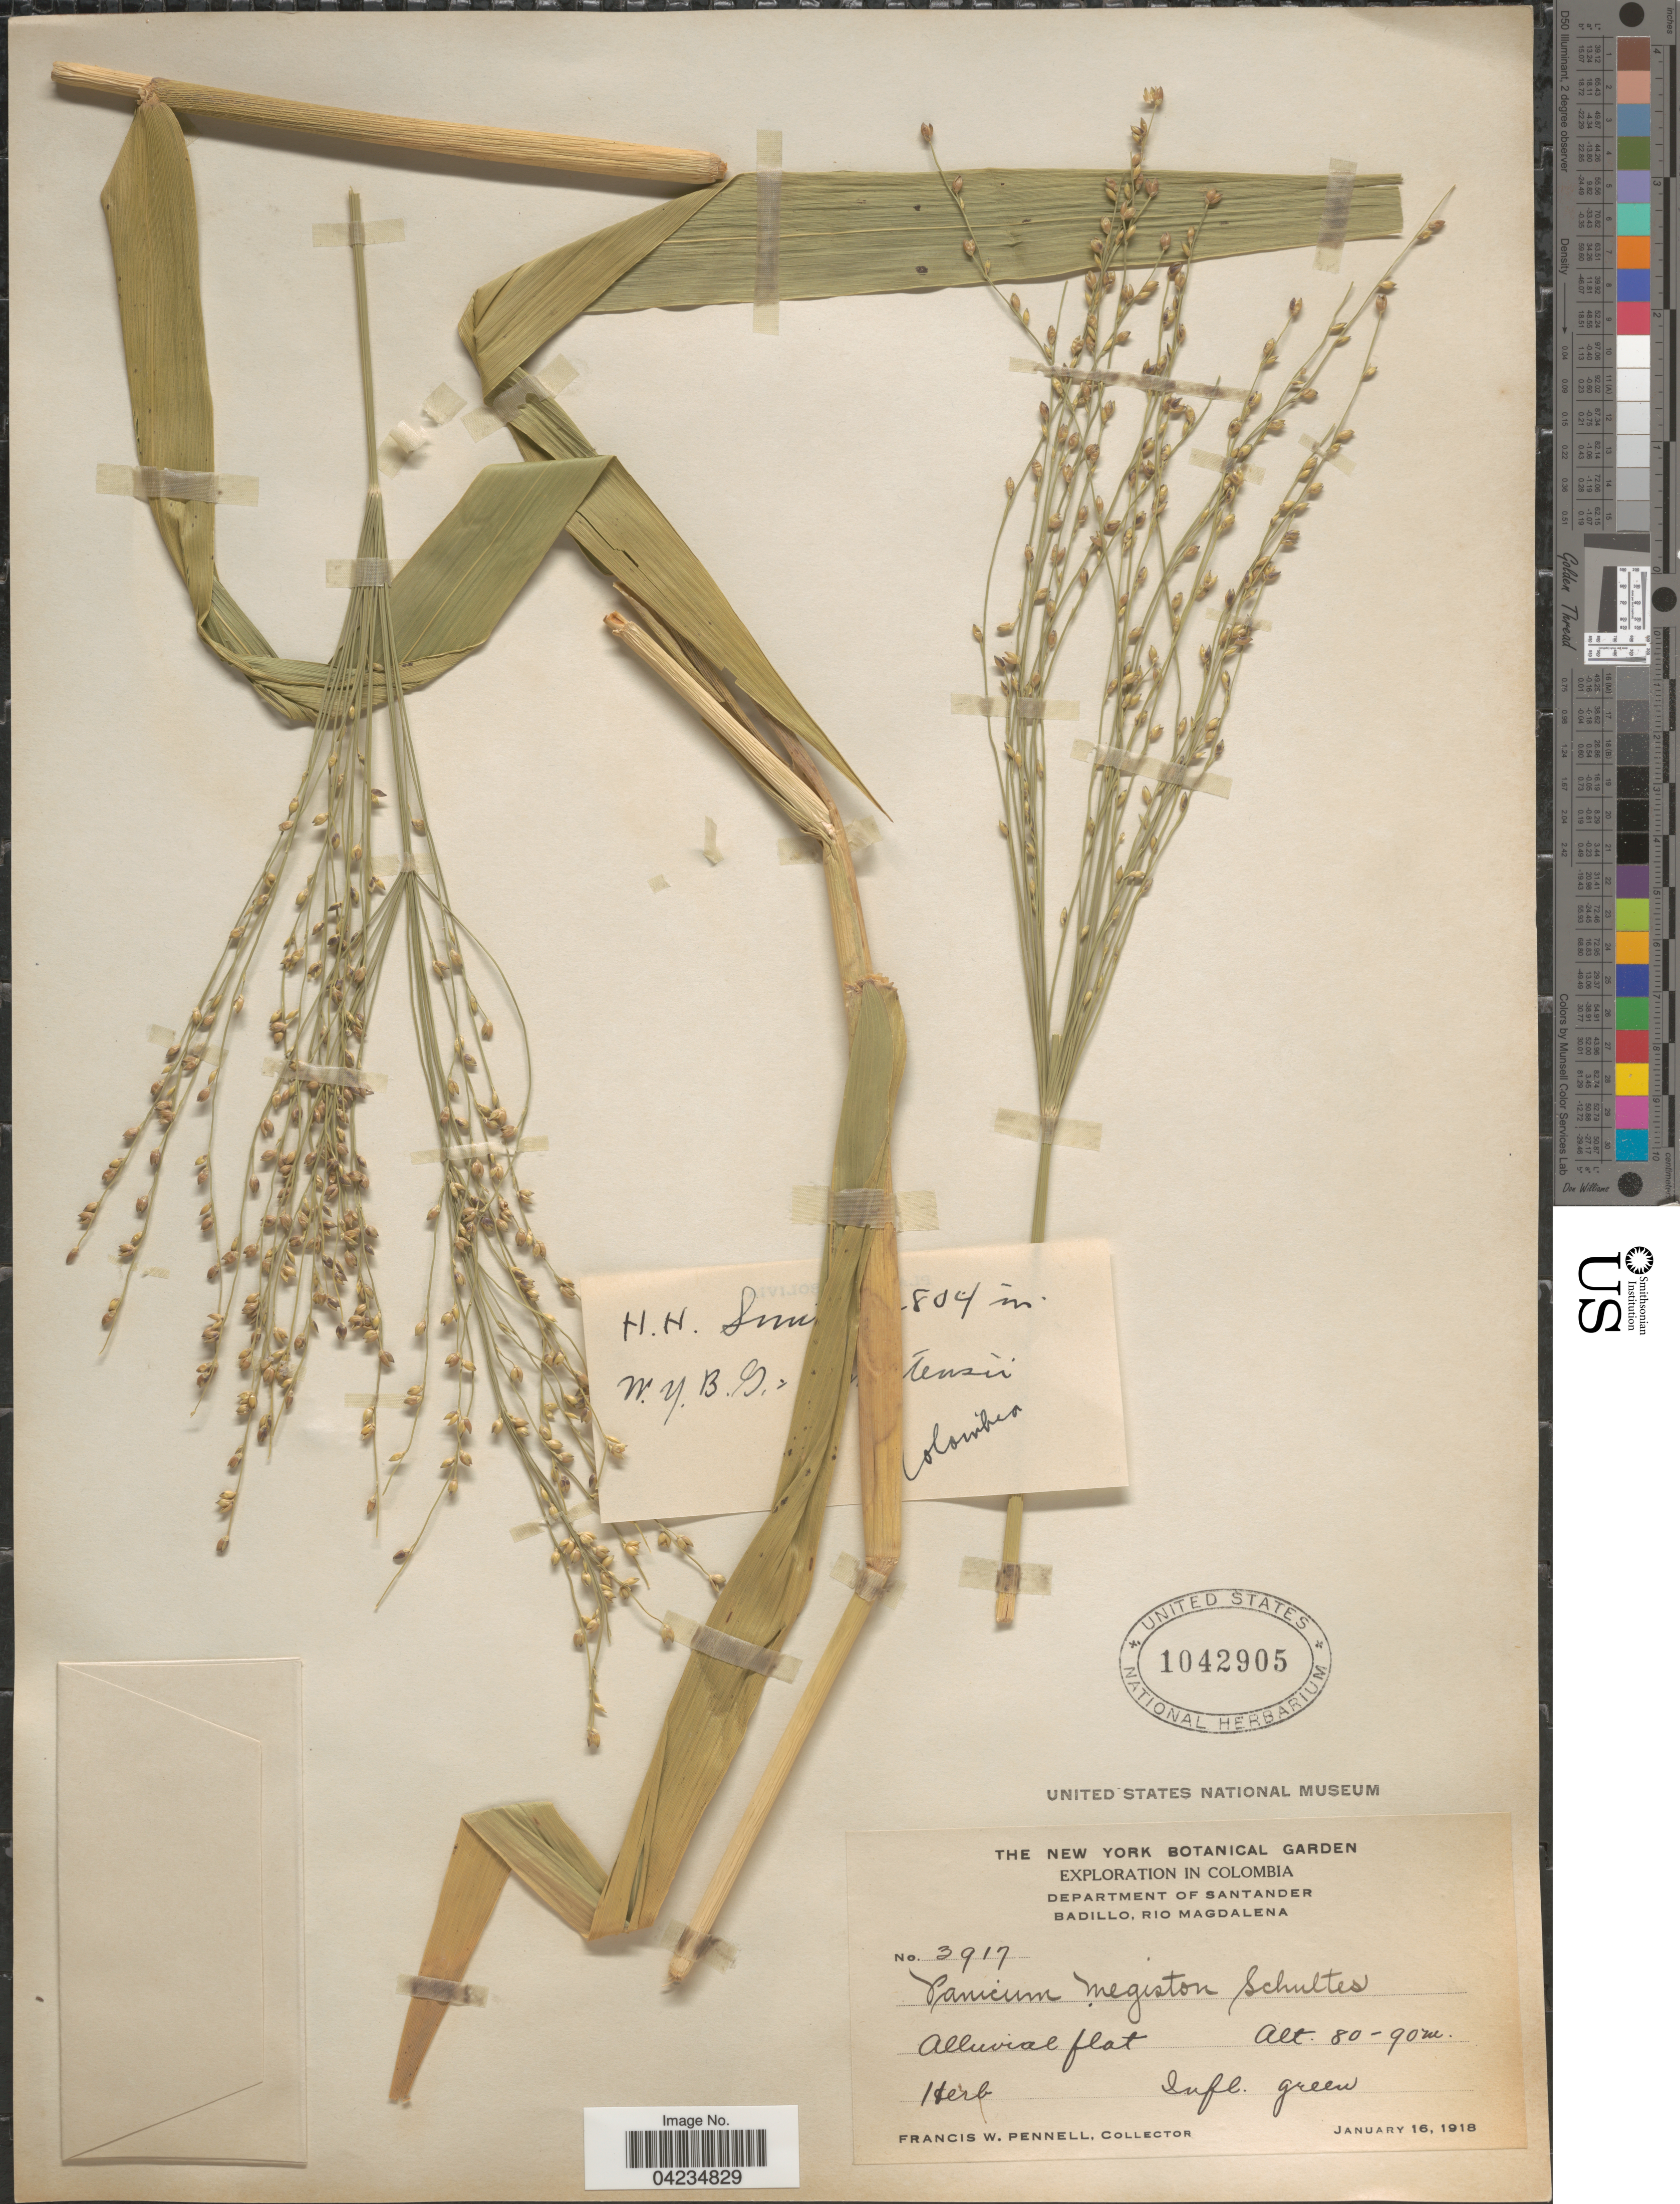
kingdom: Plantae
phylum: Tracheophyta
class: Liliopsida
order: Poales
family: Poaceae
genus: Stephostachys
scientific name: Stephostachys mertensii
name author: (Roth) Zuloaga & Marrone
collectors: F. W. Pennell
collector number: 3917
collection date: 1918-01-16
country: Colombia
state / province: Santander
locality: Exploration in Colombia. Department of Santander. Badillo, Rio Magdalena.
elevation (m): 80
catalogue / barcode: US 1042905